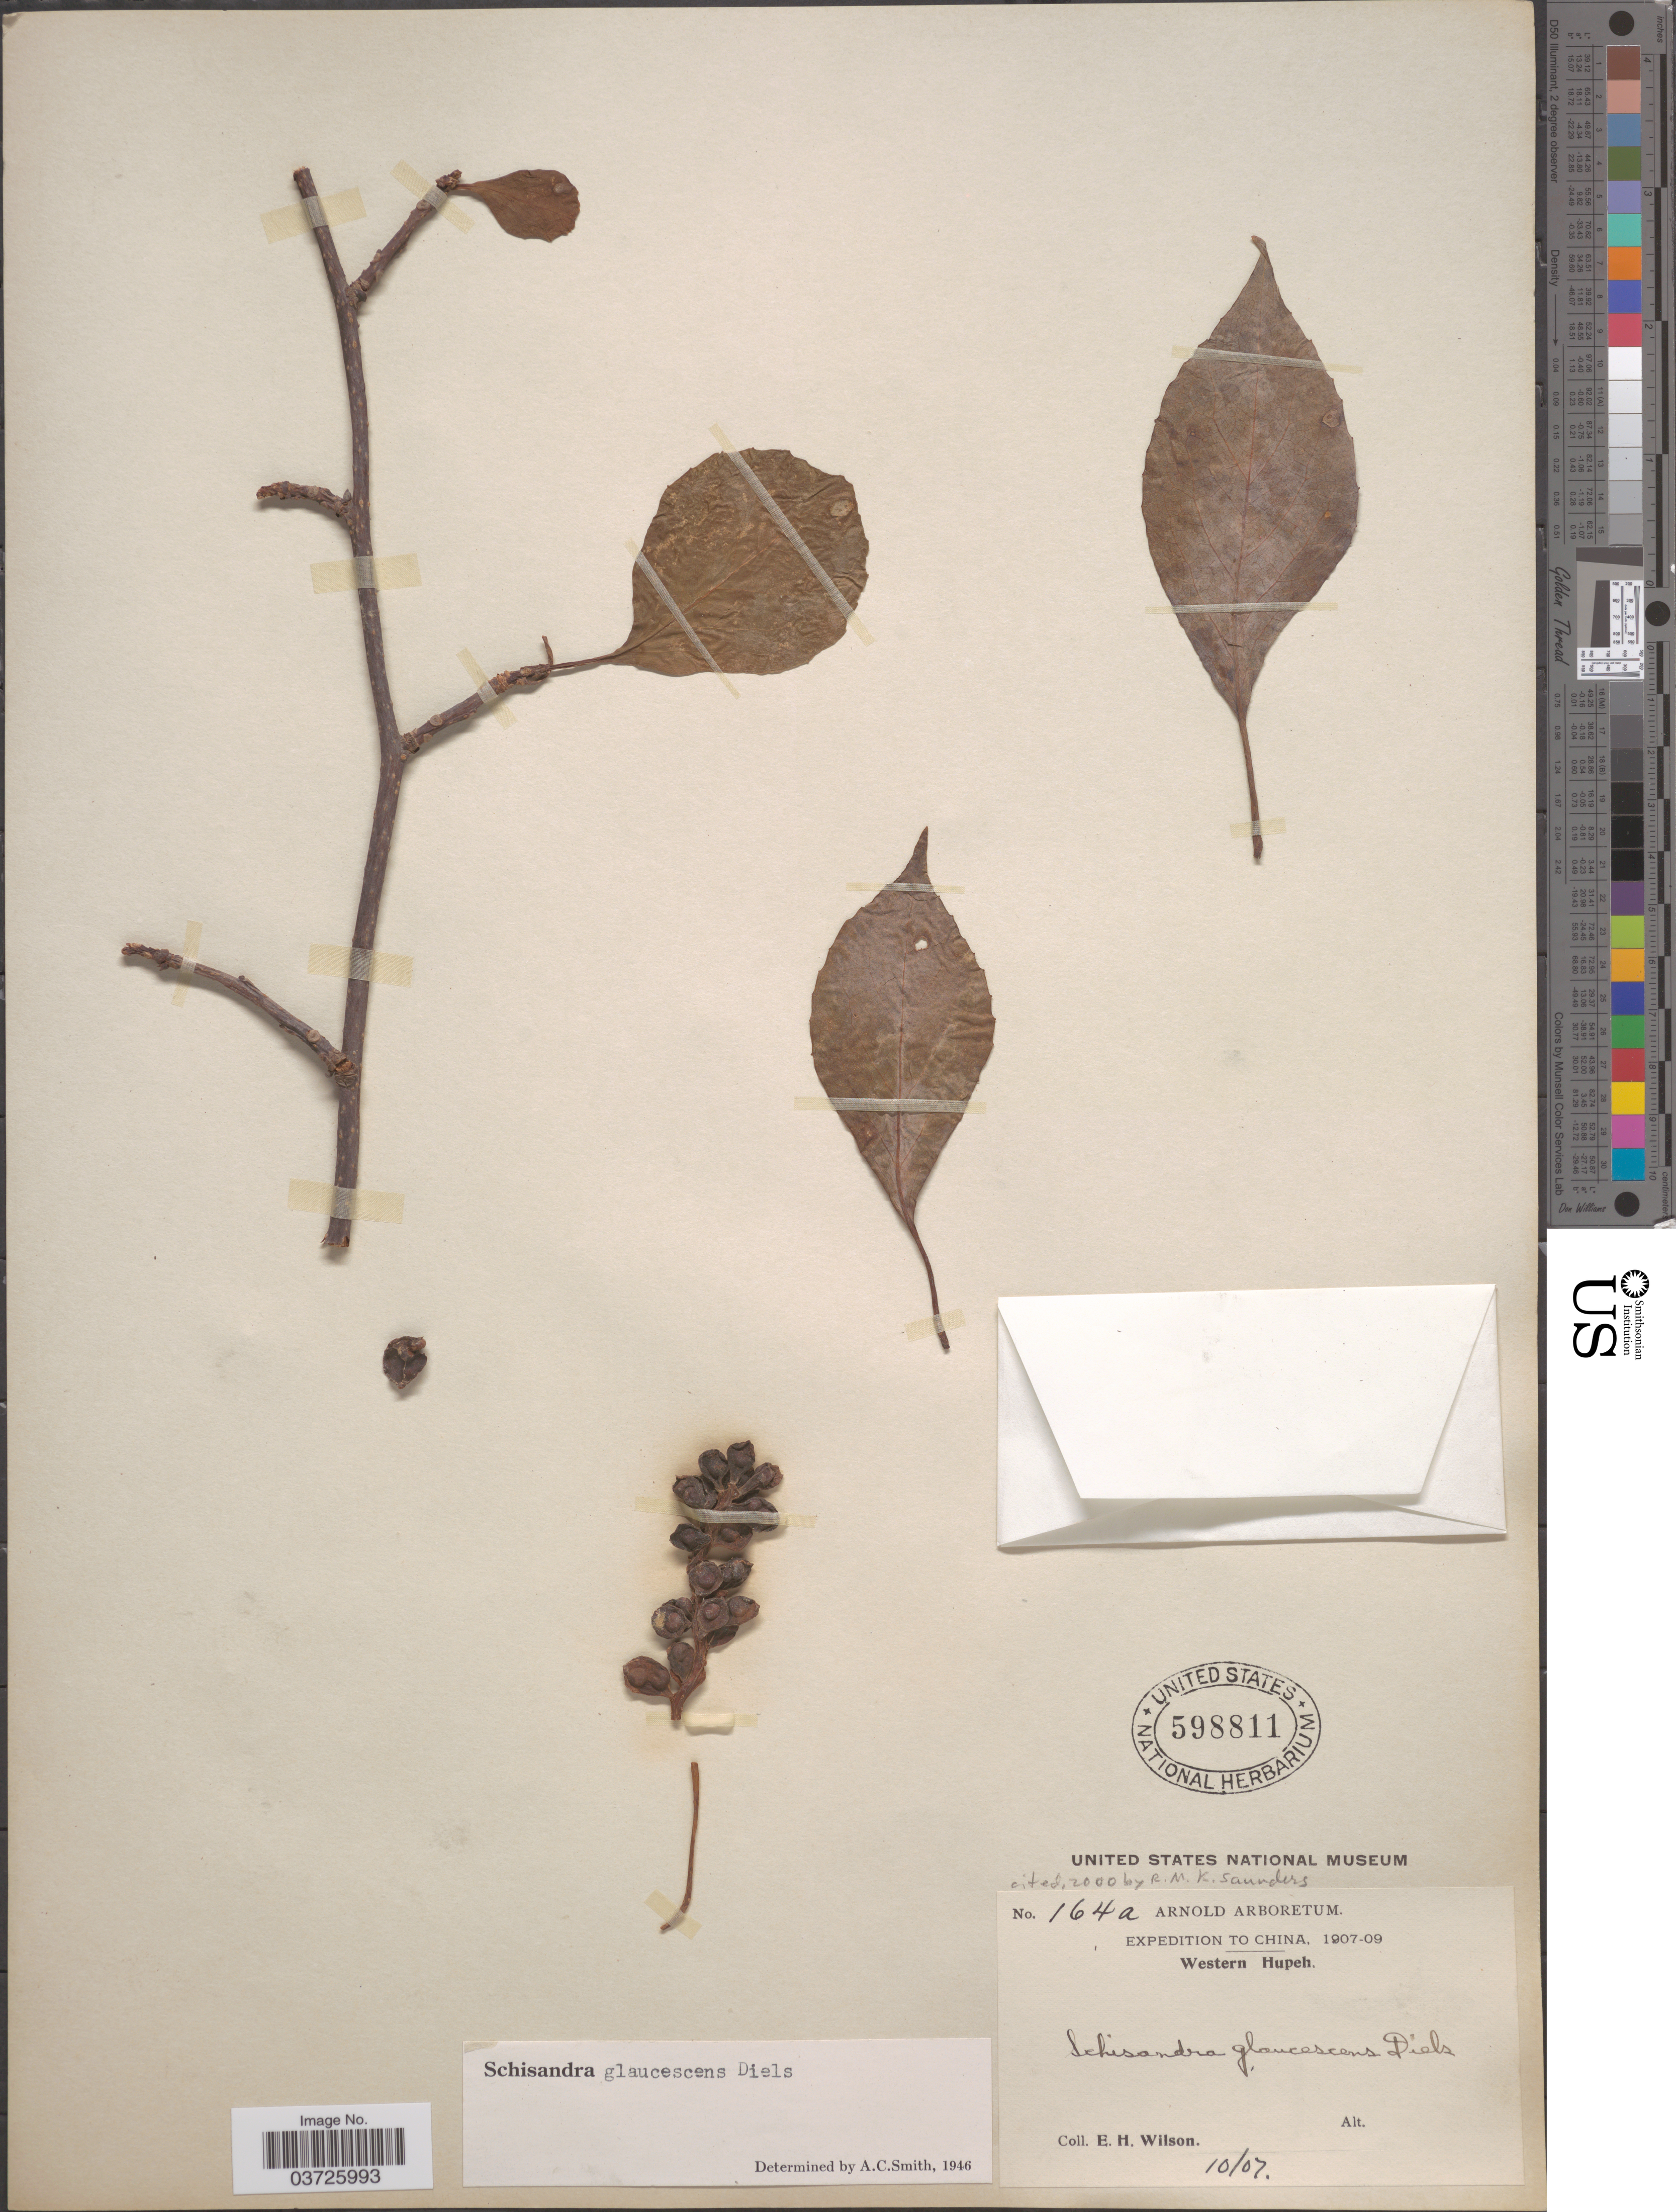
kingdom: Plantae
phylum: Tracheophyta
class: Magnoliopsida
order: Austrobaileyales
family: Schisandraceae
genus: Schisandra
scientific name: Schisandra elongata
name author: (Blume) Baill.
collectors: E. Wilson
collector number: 164a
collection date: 1907-10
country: China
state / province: Hubei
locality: Western Hupeh.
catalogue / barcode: US 598811